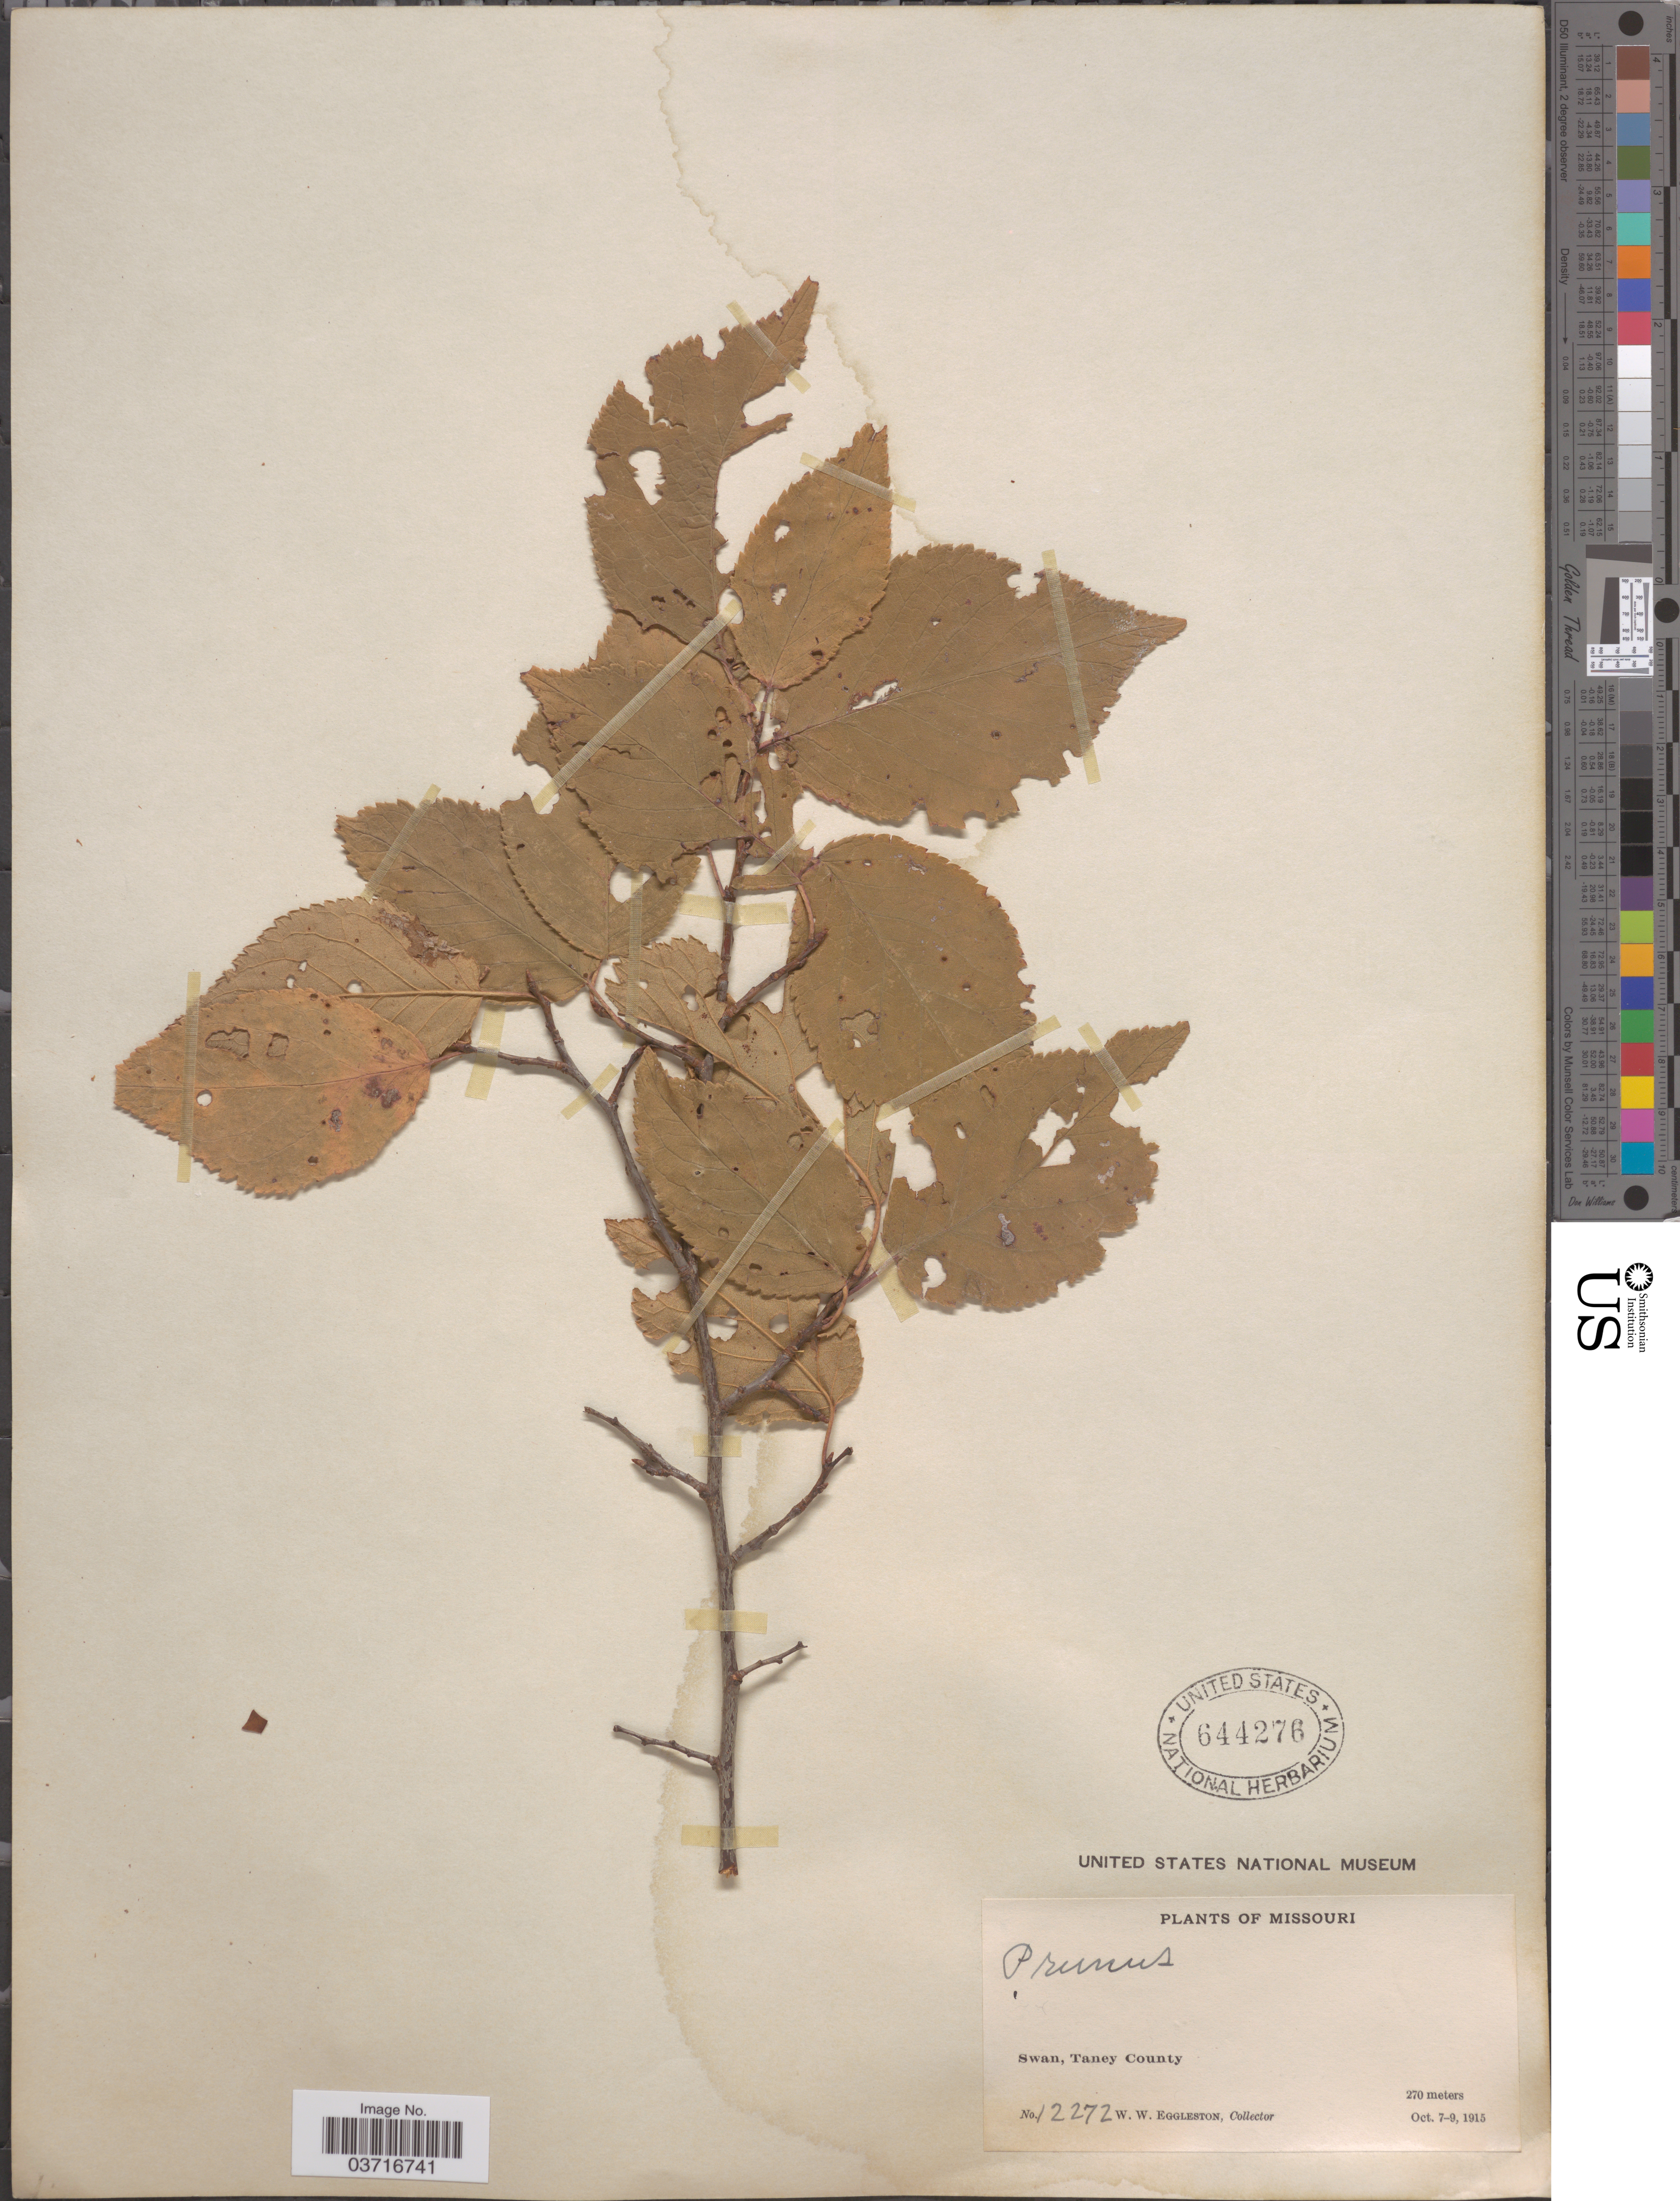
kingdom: Plantae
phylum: Tracheophyta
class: Magnoliopsida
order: Rosales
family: Rosaceae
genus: Prunus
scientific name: Prunus sp.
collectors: W. W. Eggleston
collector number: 12272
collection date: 1915-10-07/1915-10-09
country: United States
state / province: Missouri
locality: Swan, Taney County.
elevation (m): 270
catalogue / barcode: US 644276